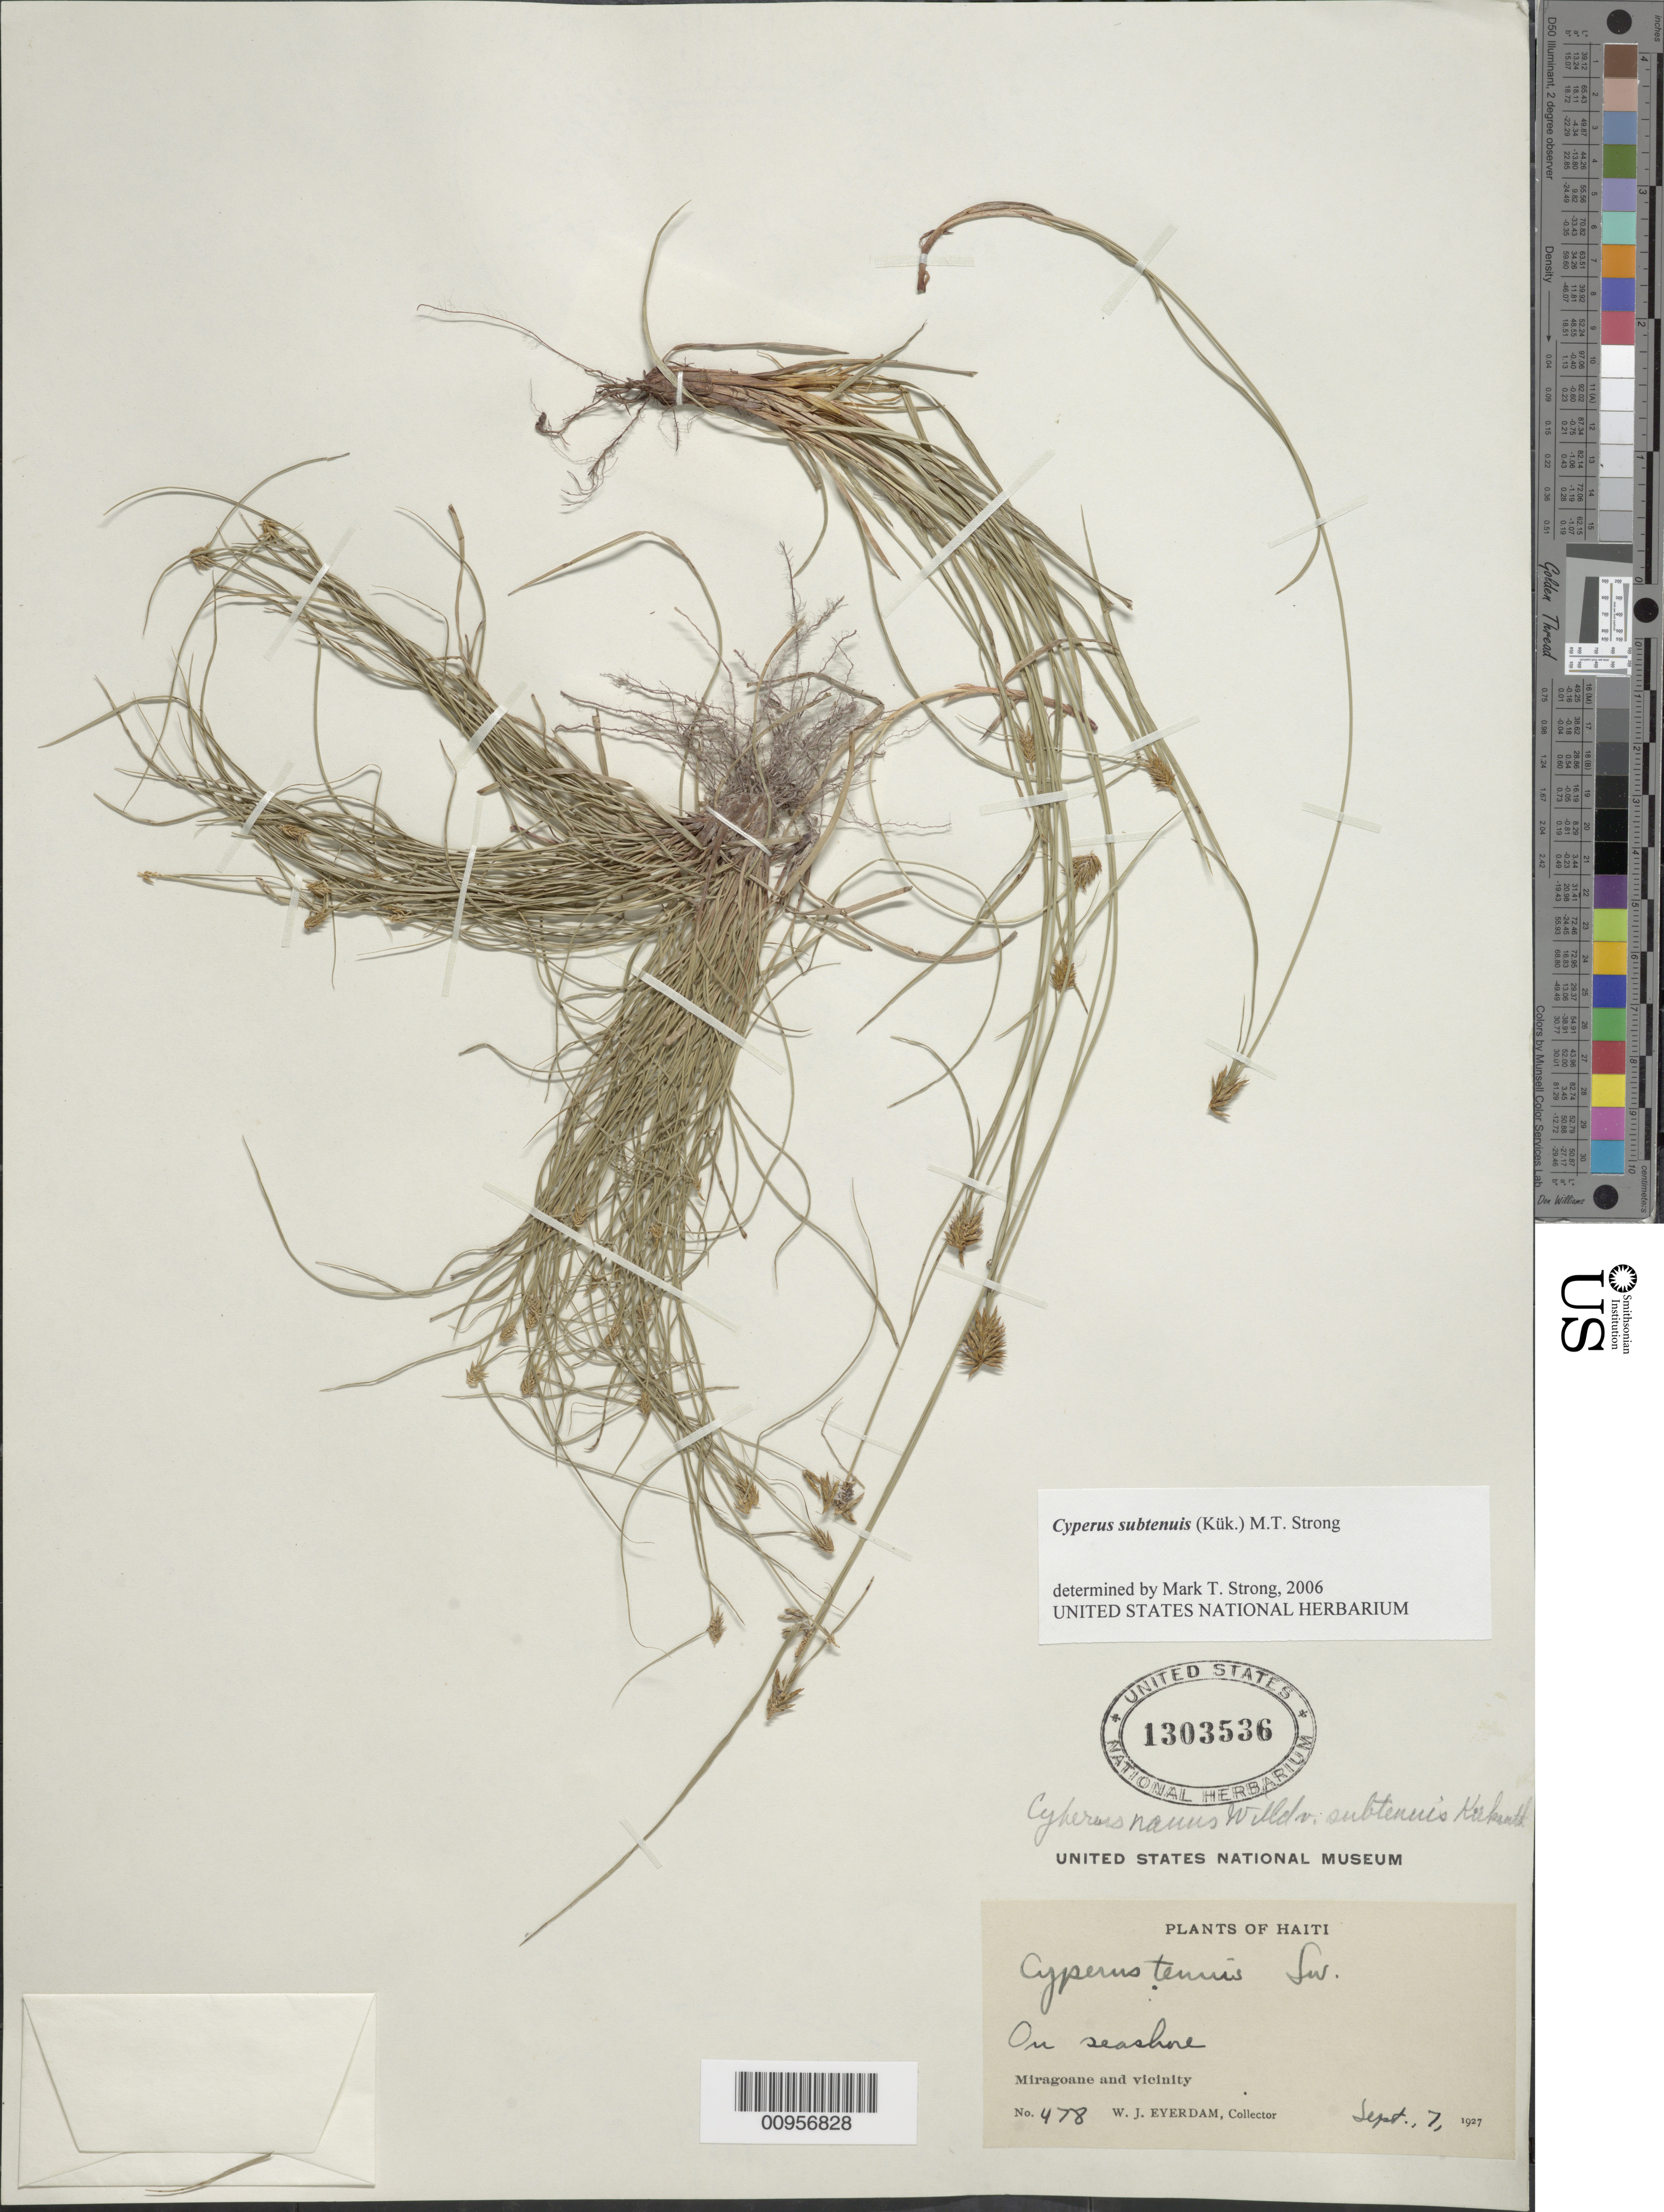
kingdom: Plantae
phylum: Tracheophyta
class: Liliopsida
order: Poales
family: Cyperaceae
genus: Cyperus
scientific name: Cyperus subtenuis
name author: (Kük.) M.T. Strong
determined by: Strong, M. T., (US), Smithsonian Institution - National Museum of Natural History (UNITED STATES)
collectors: W. Everdam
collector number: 478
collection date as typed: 07 Sep 1927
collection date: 1927-09-07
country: Haiti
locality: Miragoane and vicinity, on seashore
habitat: On seashore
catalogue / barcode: US 1303536